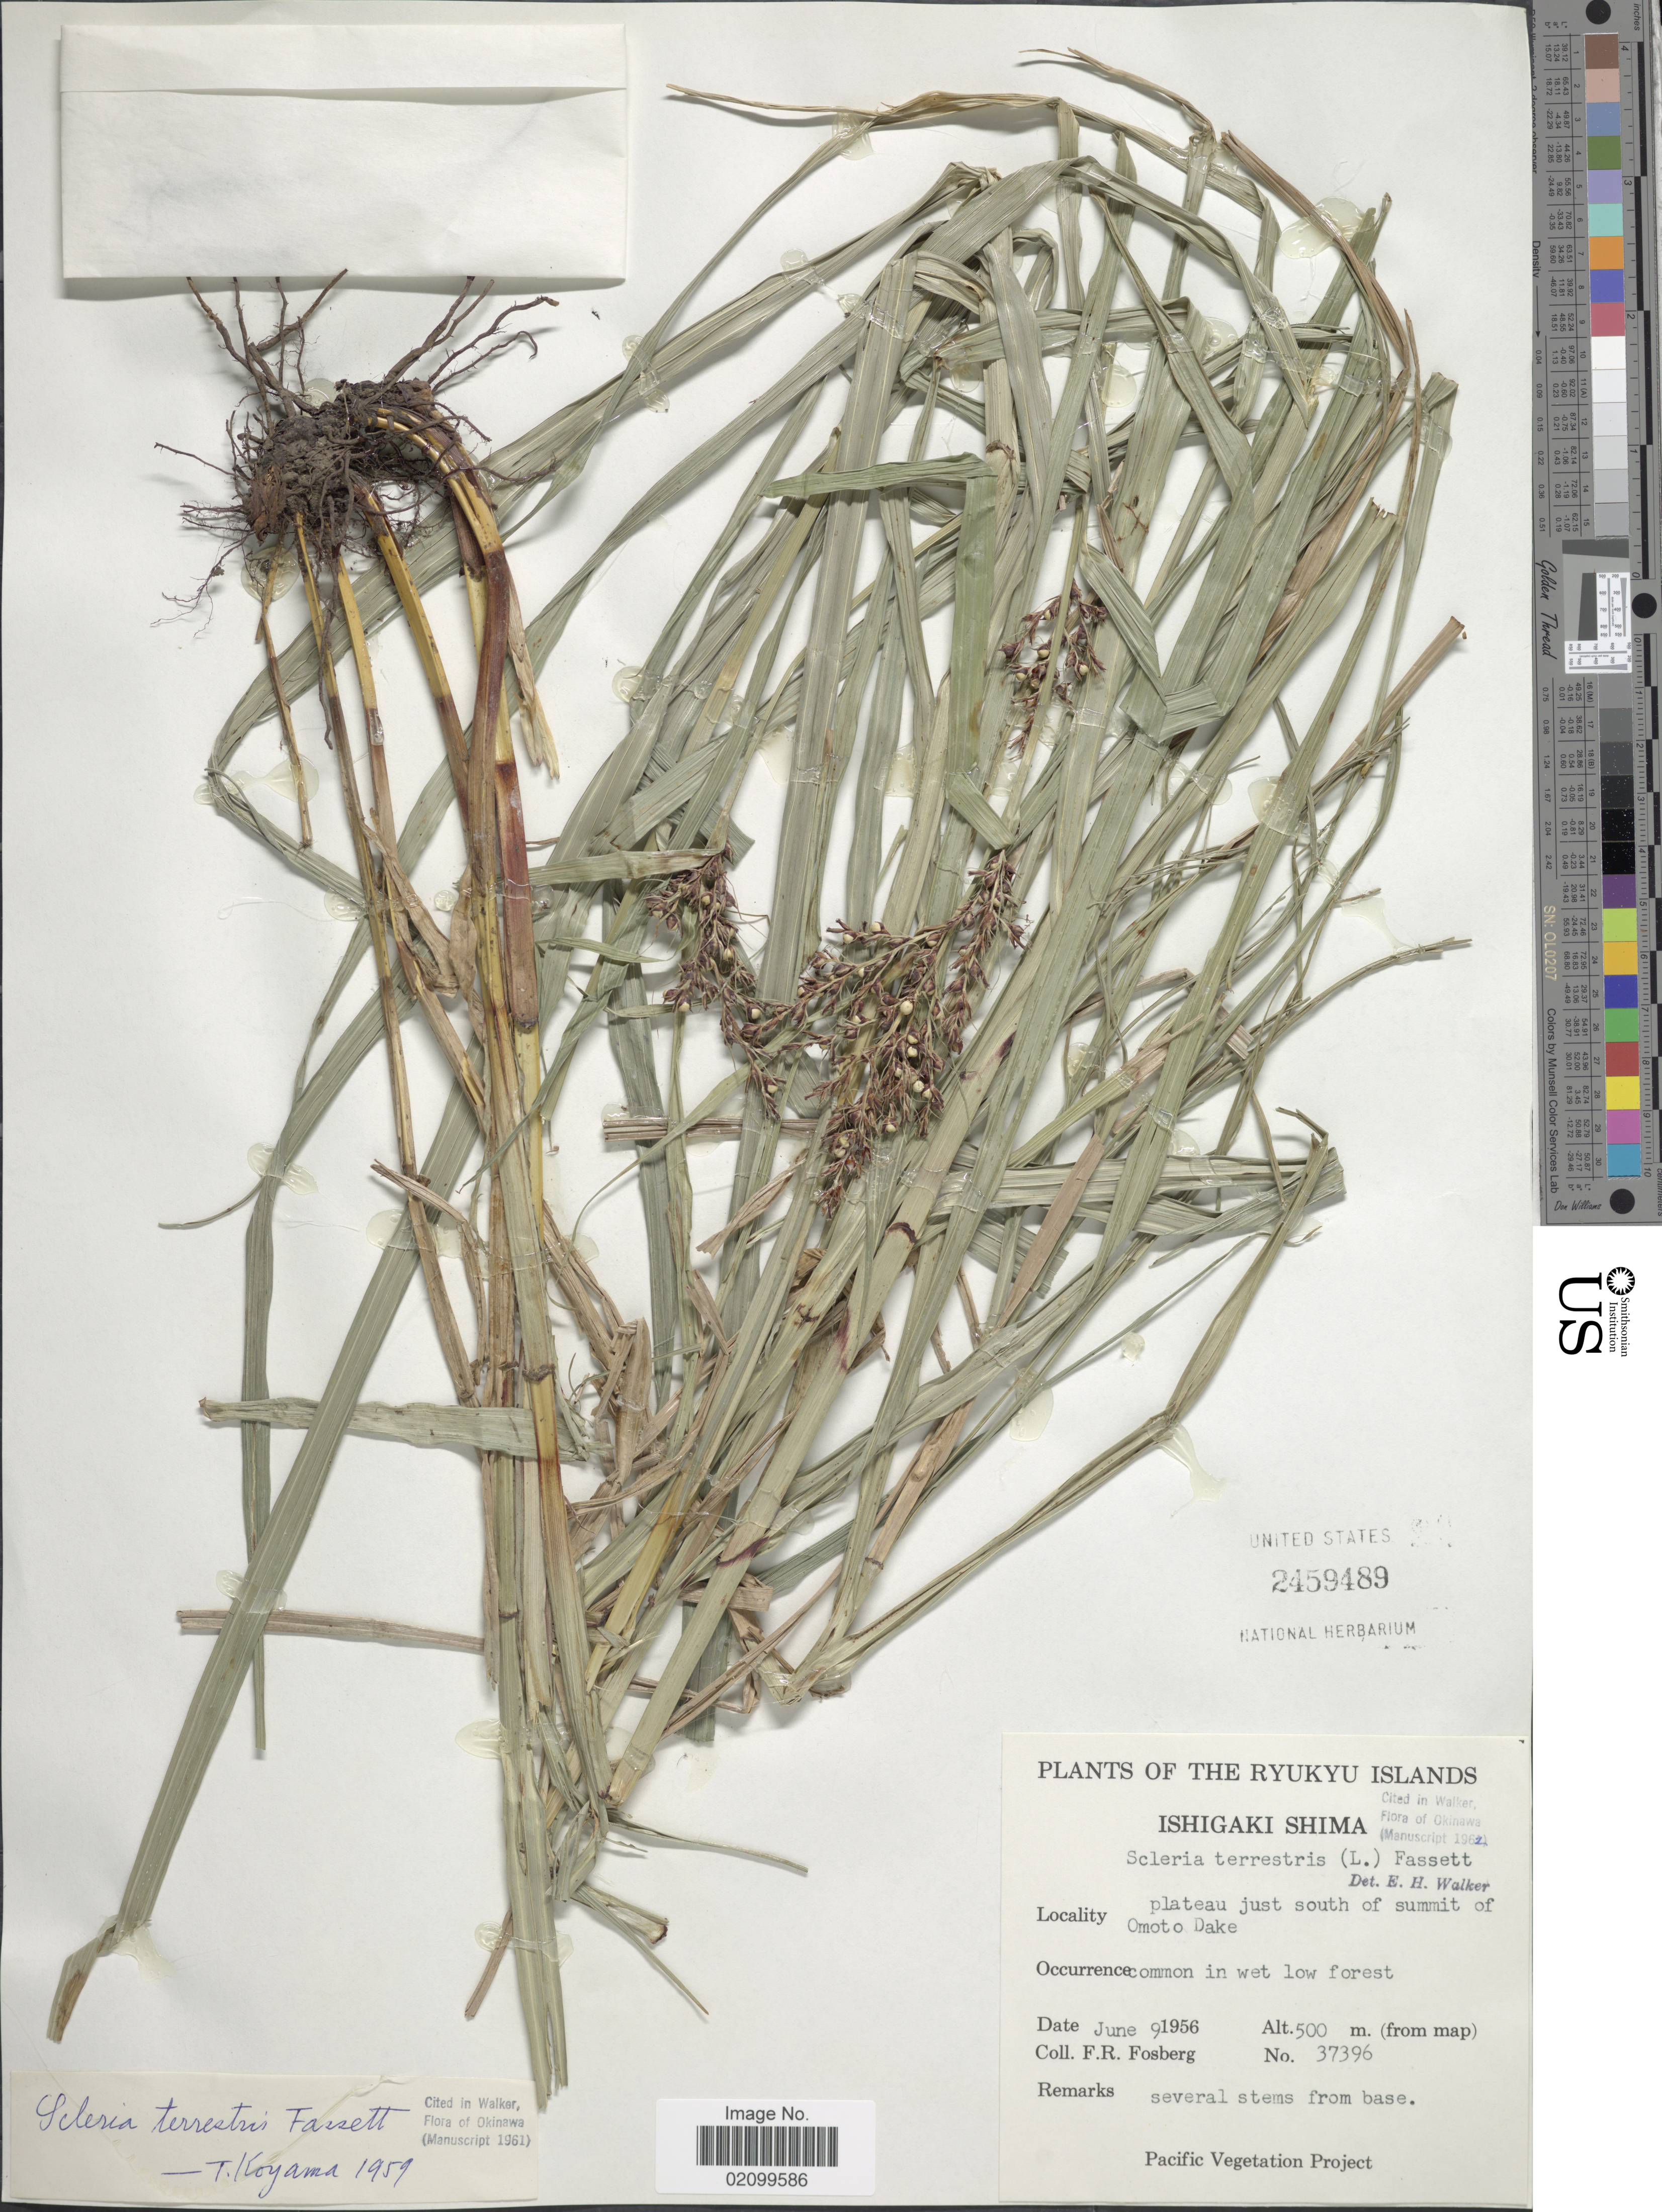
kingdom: Plantae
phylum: Tracheophyta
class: Liliopsida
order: Poales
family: Cyperaceae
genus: Scleria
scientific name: Scleria terrestris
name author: (L.) Fassett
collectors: F. R. Fosberg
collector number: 37396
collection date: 1956-09-06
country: Japan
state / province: Okinawa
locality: Ryukyu Islands. Ishigaki Shima, plateau just south of summit of Omoto Dake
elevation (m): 500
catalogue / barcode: US 2459489